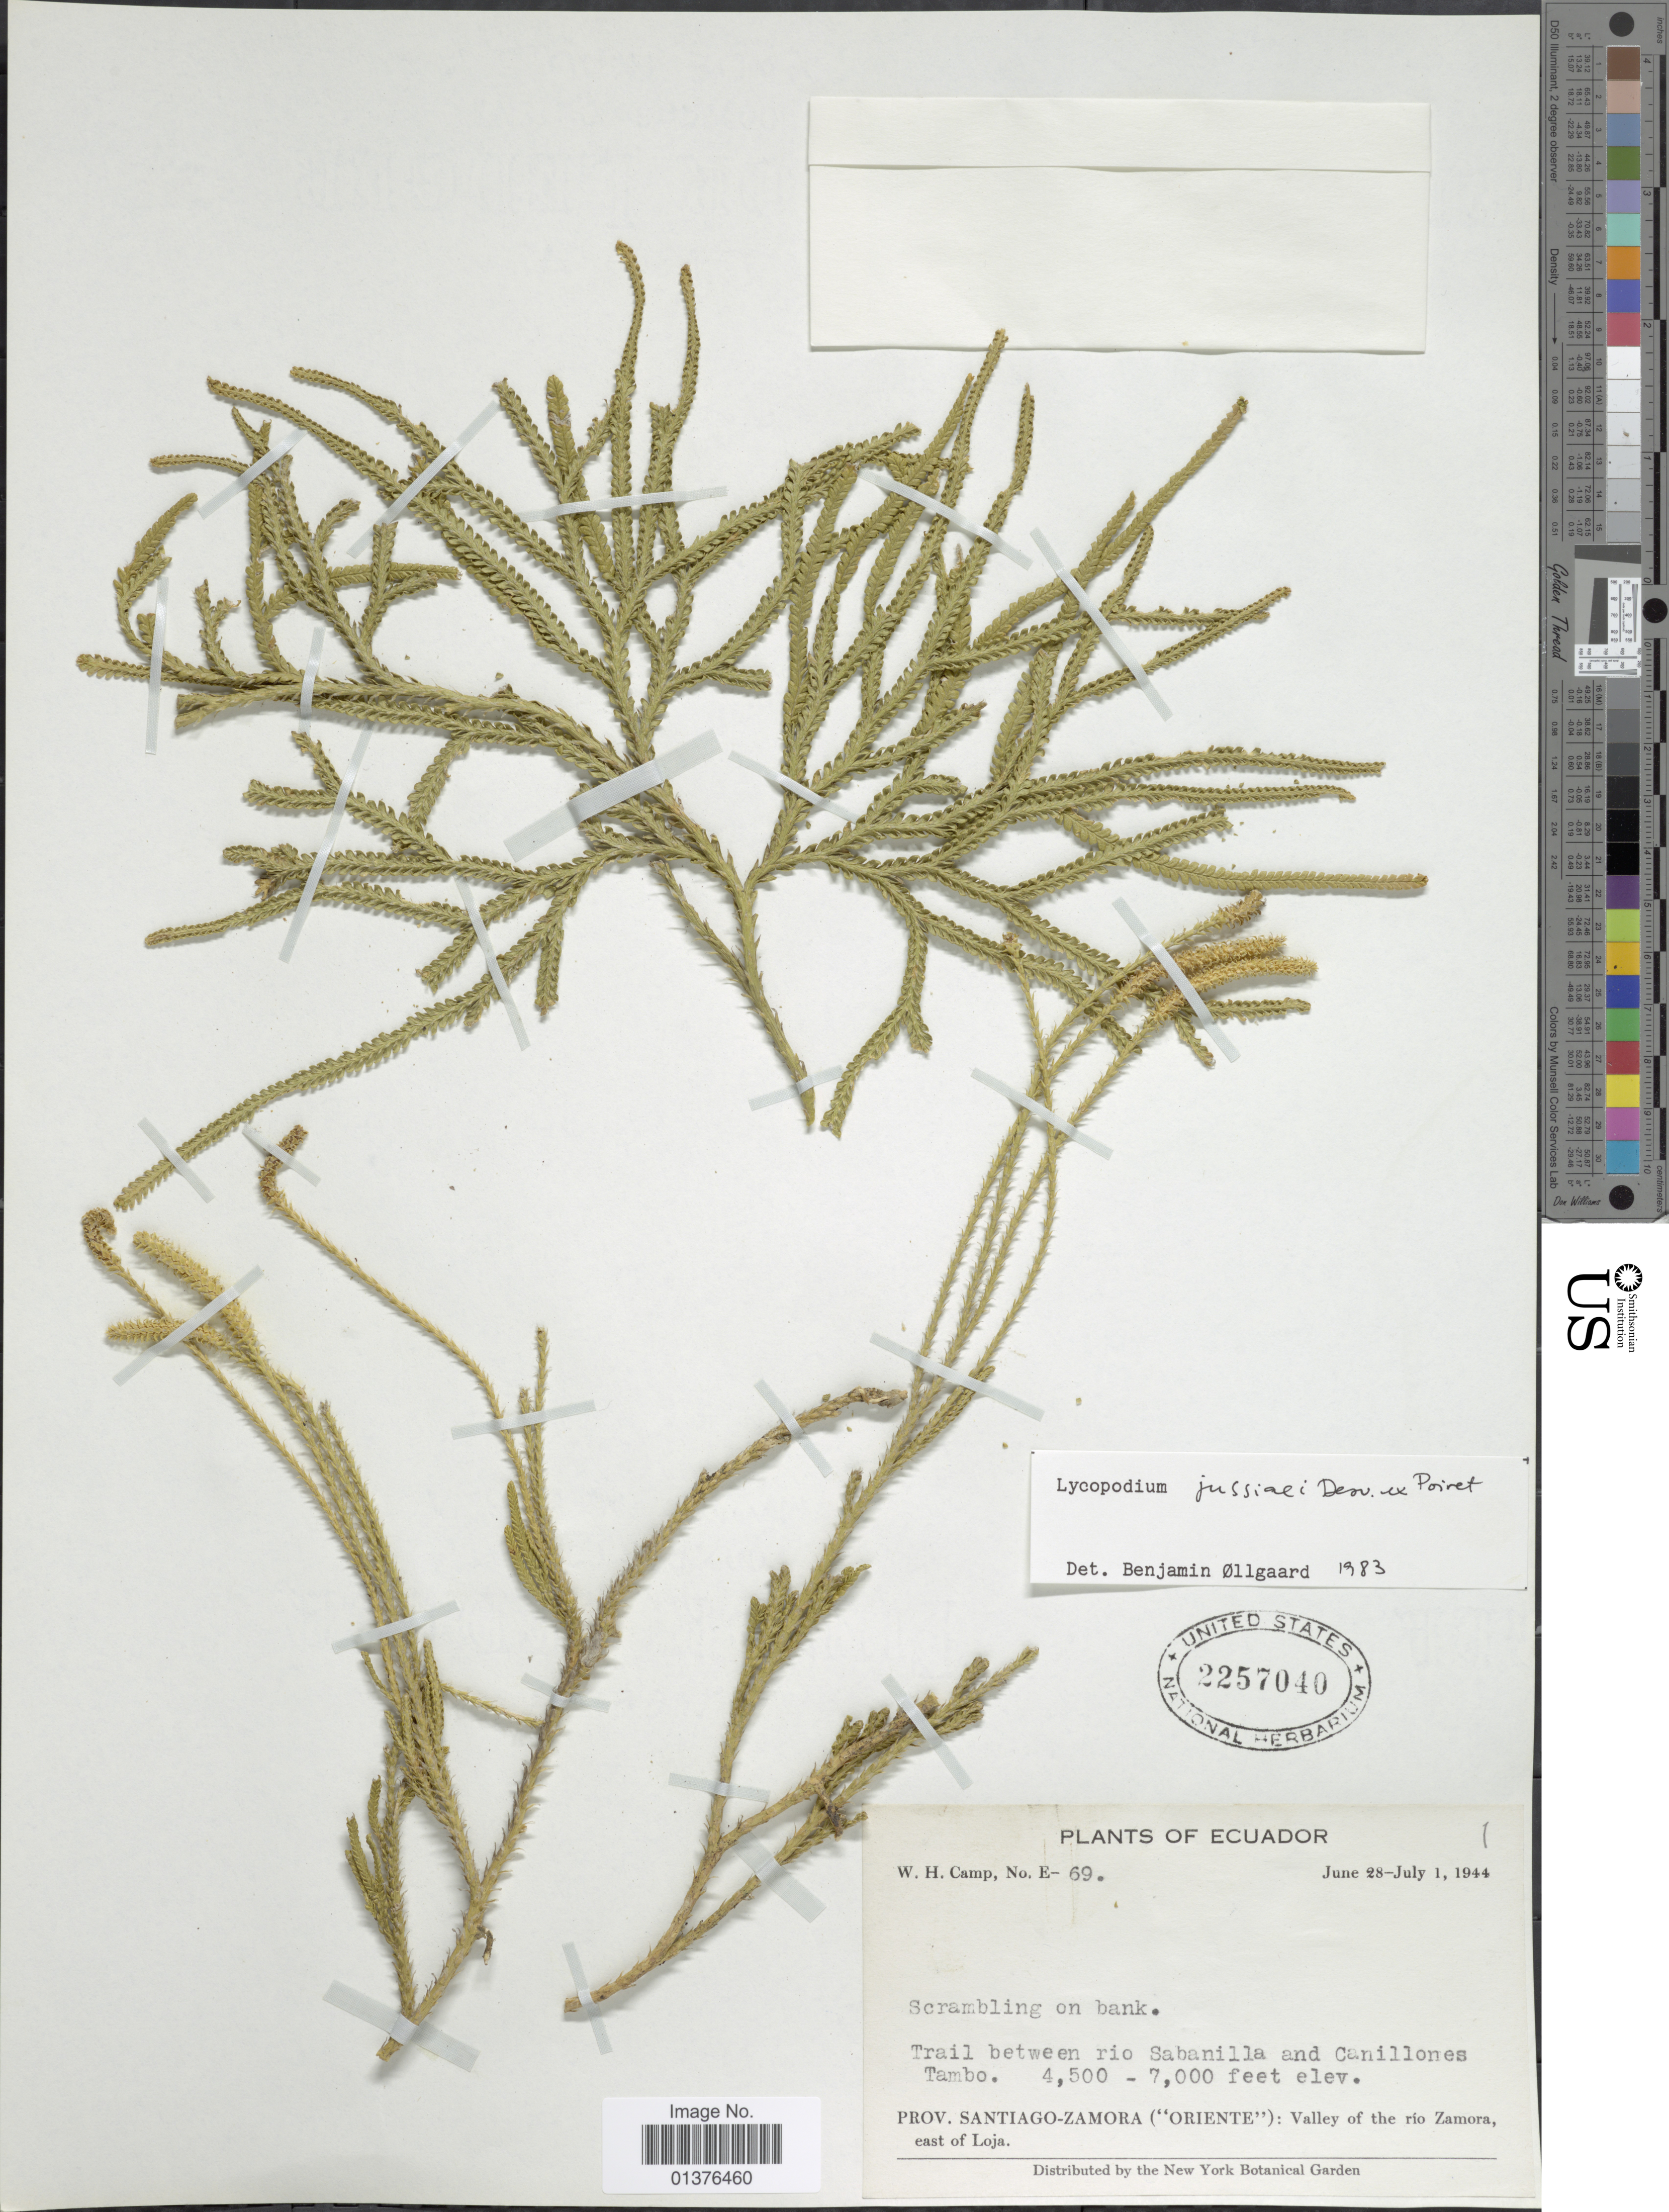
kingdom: Plantae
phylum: Tracheophyta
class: Lycopodiopsida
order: Lycopodiales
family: Lycopodiaceae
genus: Diphasium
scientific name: Diphasium jussiaei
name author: (Desv.) C. Presl ex Rothm.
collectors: W. H. Camp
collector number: E-69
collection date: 1944-06-28/1944-07-01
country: Ecuador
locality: Santiago-Zamora("Oriente"): Valley of the rio Zamora, east of Loja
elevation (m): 1372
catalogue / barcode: US 2257040